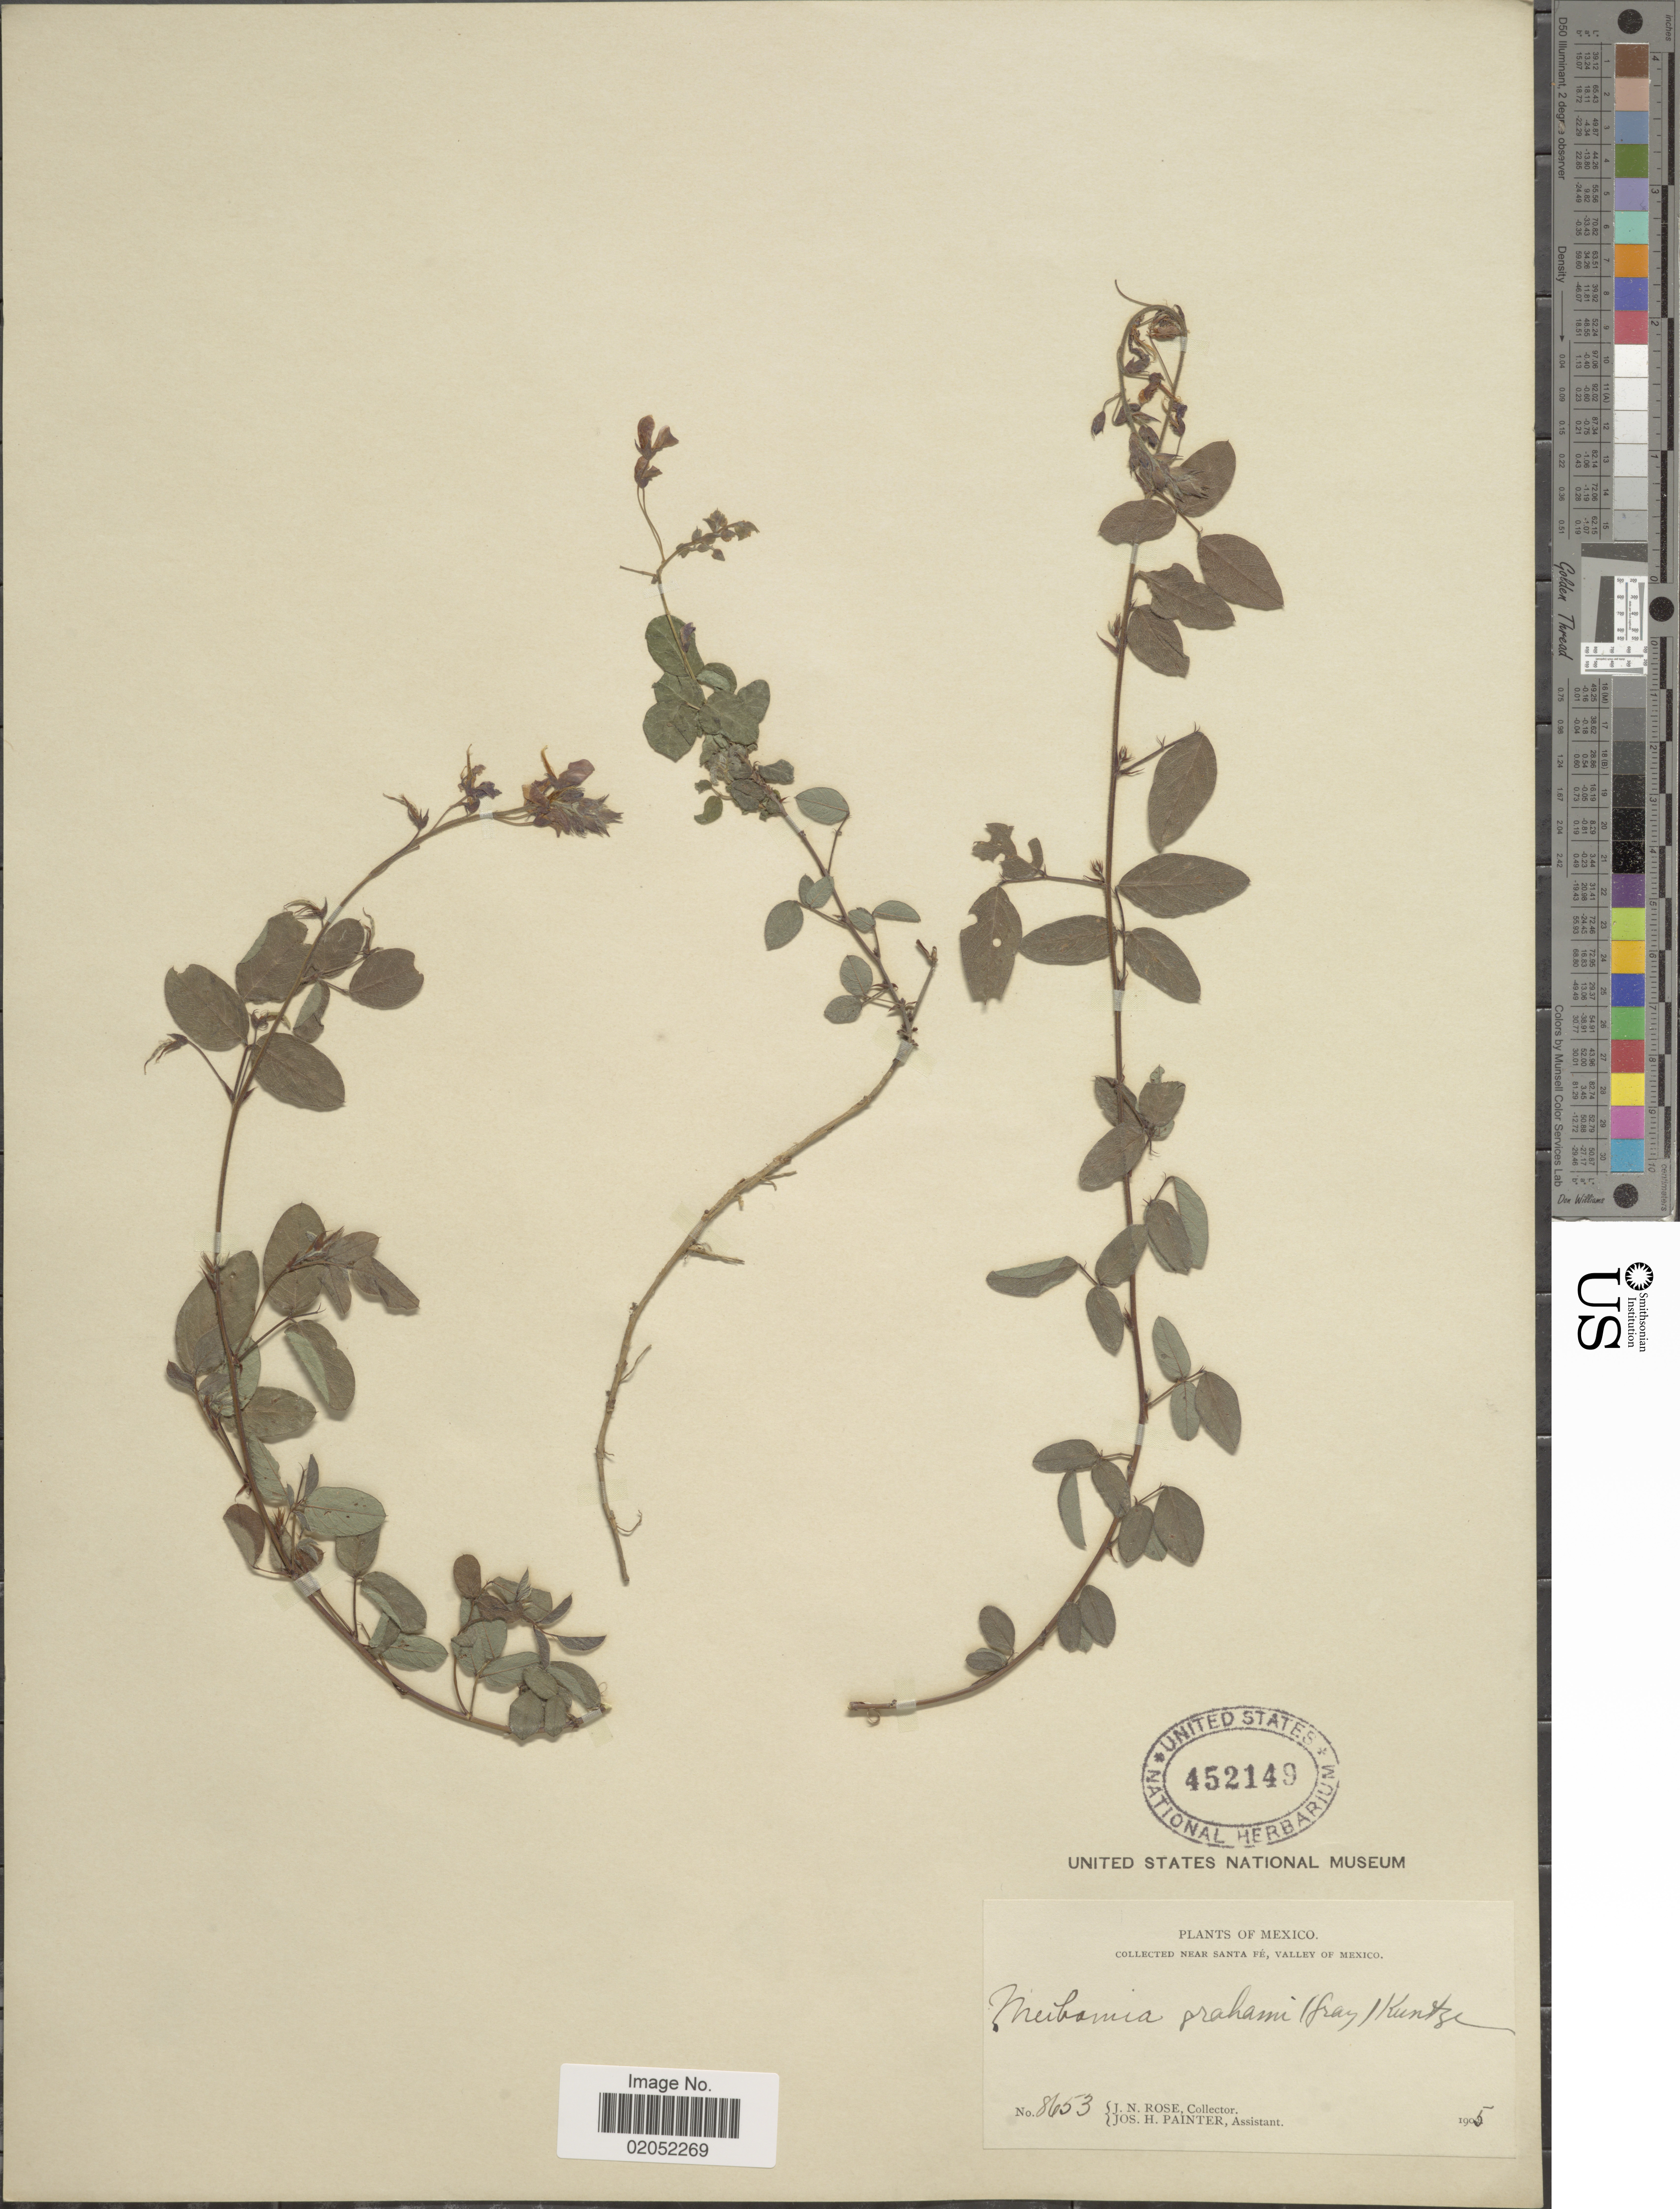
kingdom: Plantae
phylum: Tracheophyta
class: Magnoliopsida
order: Fabales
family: Fabaceae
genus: Desmodium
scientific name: Desmodium grahamii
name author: A. Gray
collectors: J. N. Rose & J. H. Painter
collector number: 8653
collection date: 1905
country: Argentina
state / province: Santa Fe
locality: Near Santa Fe, valley of Mexico.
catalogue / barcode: US 452149